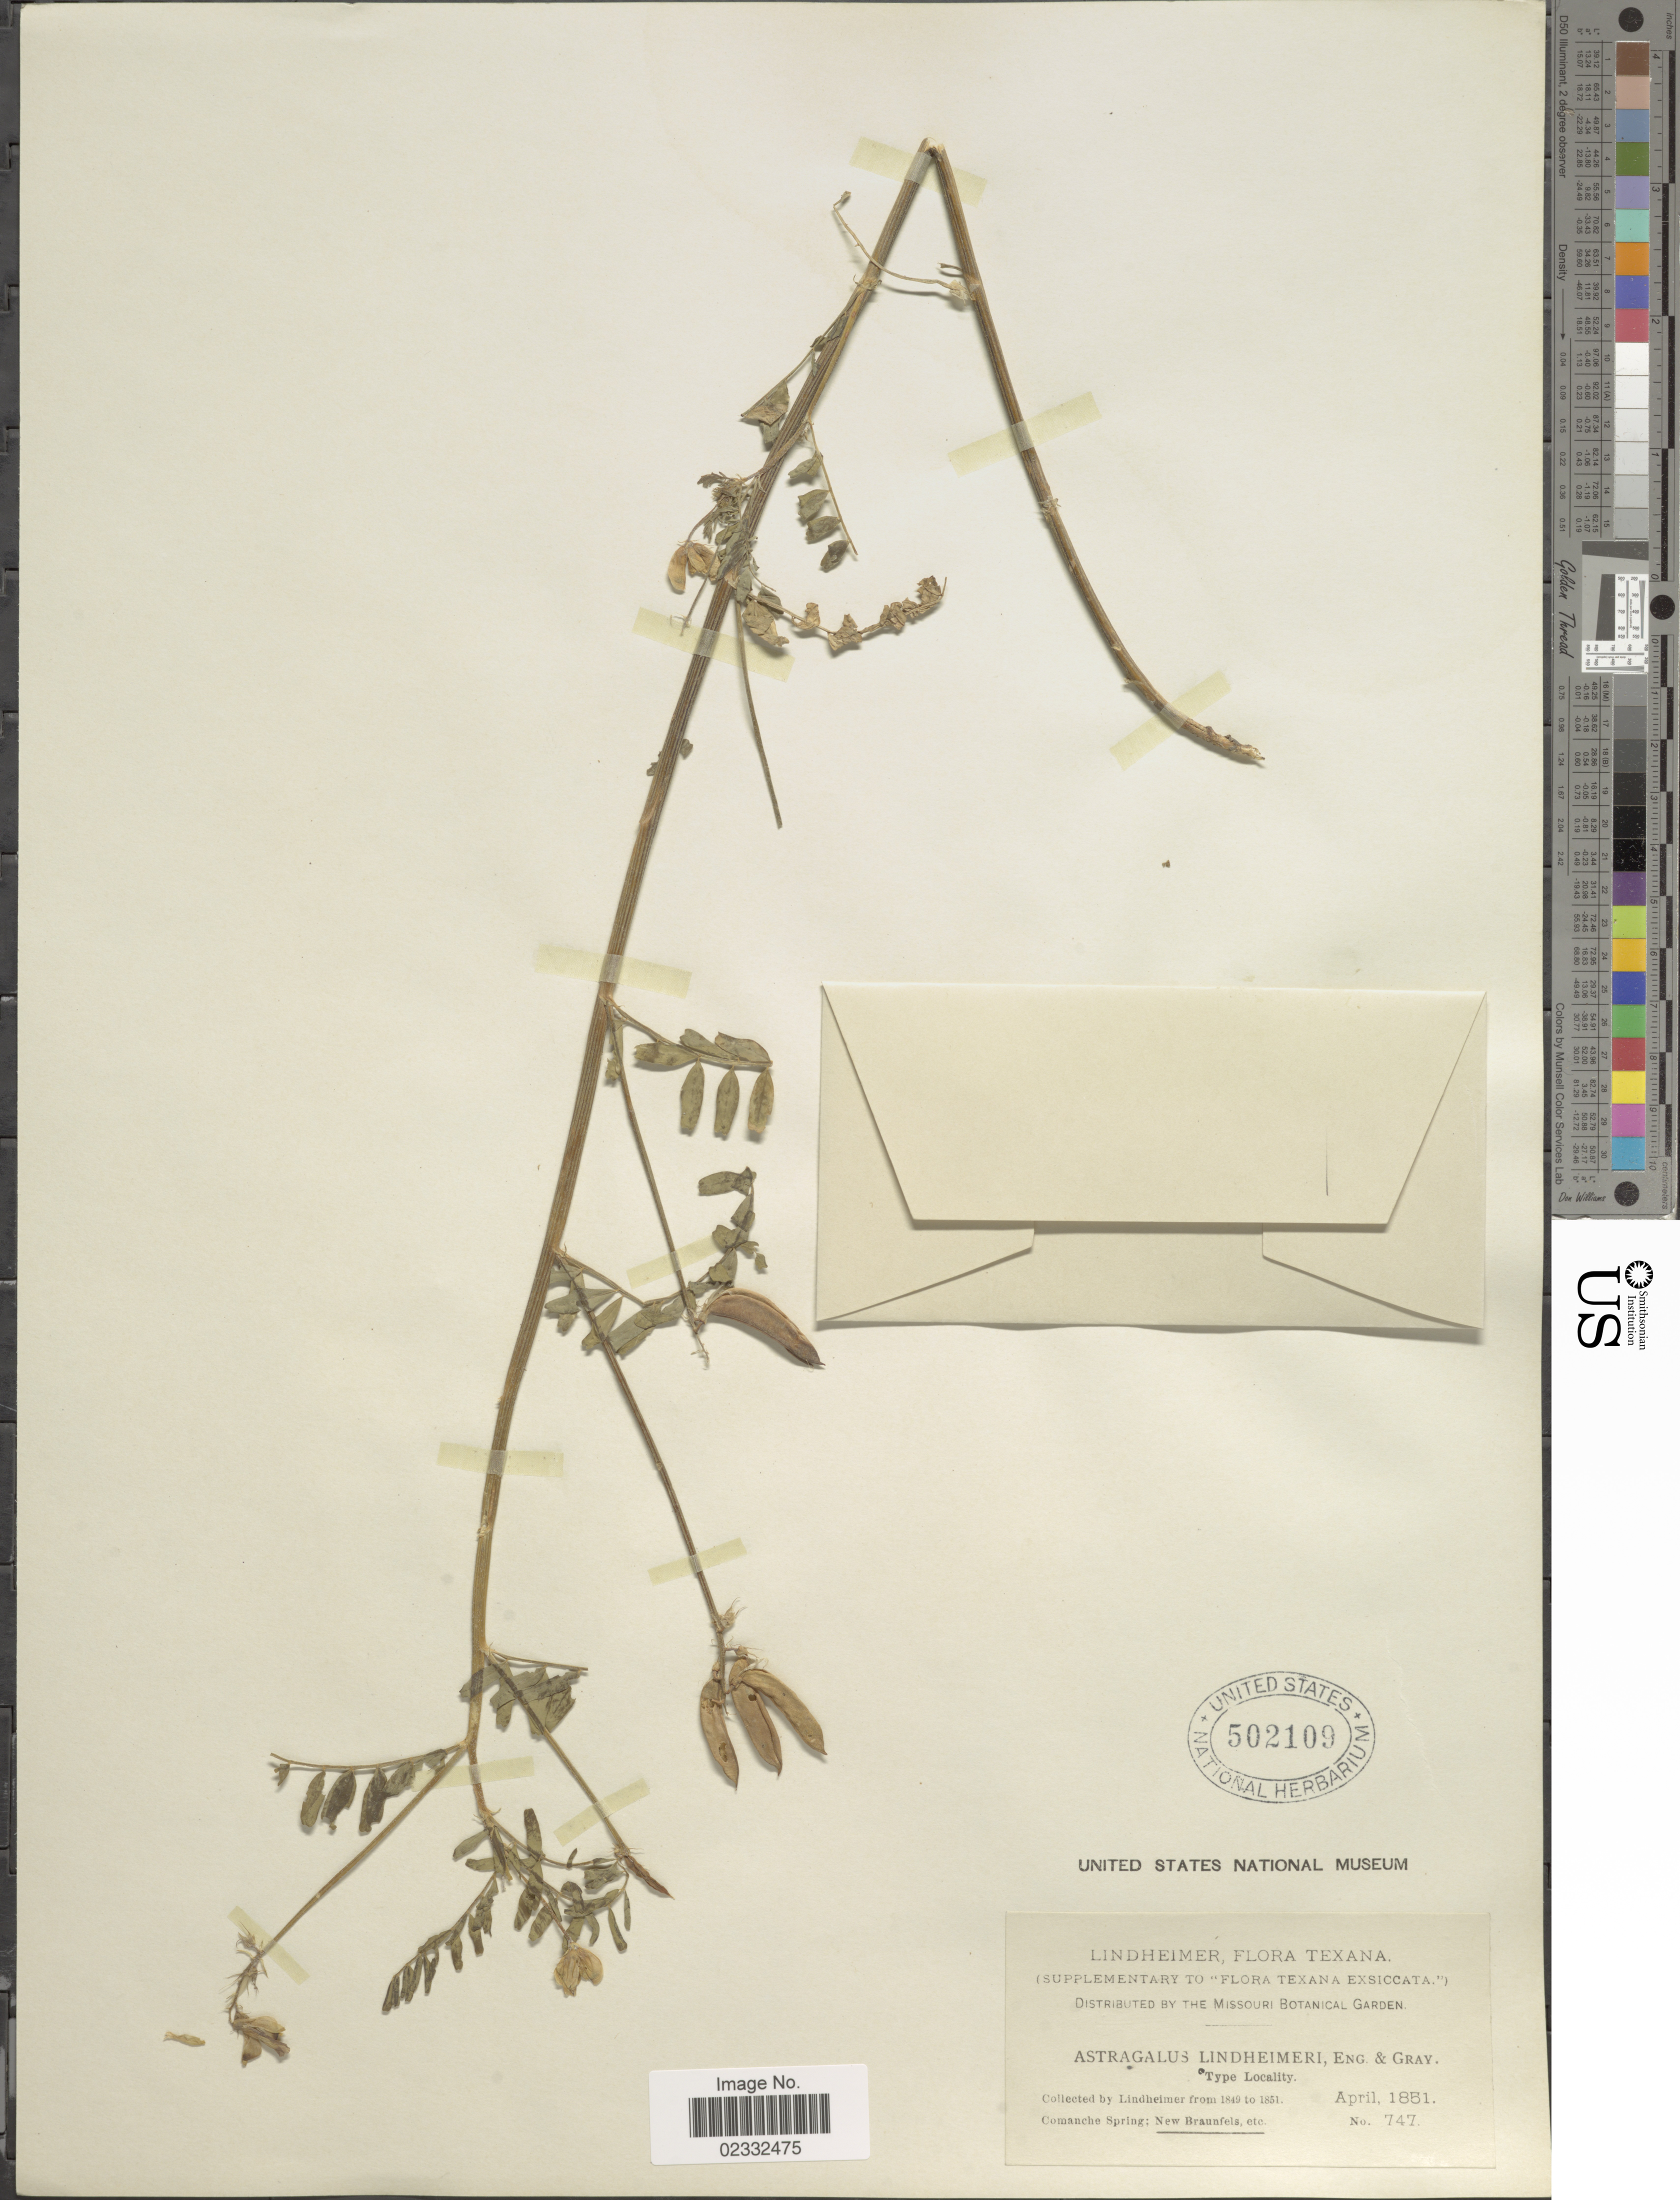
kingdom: Plantae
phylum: Tracheophyta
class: Magnoliopsida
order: Fabales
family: Fabaceae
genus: Astragalus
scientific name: Astragalus lindheimeri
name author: Engelm. ex A. Gray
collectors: F. J. Lindheimer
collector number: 747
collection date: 1851-04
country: United States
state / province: Texas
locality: Texana. Comanche Spring: New Braunafels, etc.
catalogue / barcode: US 502109